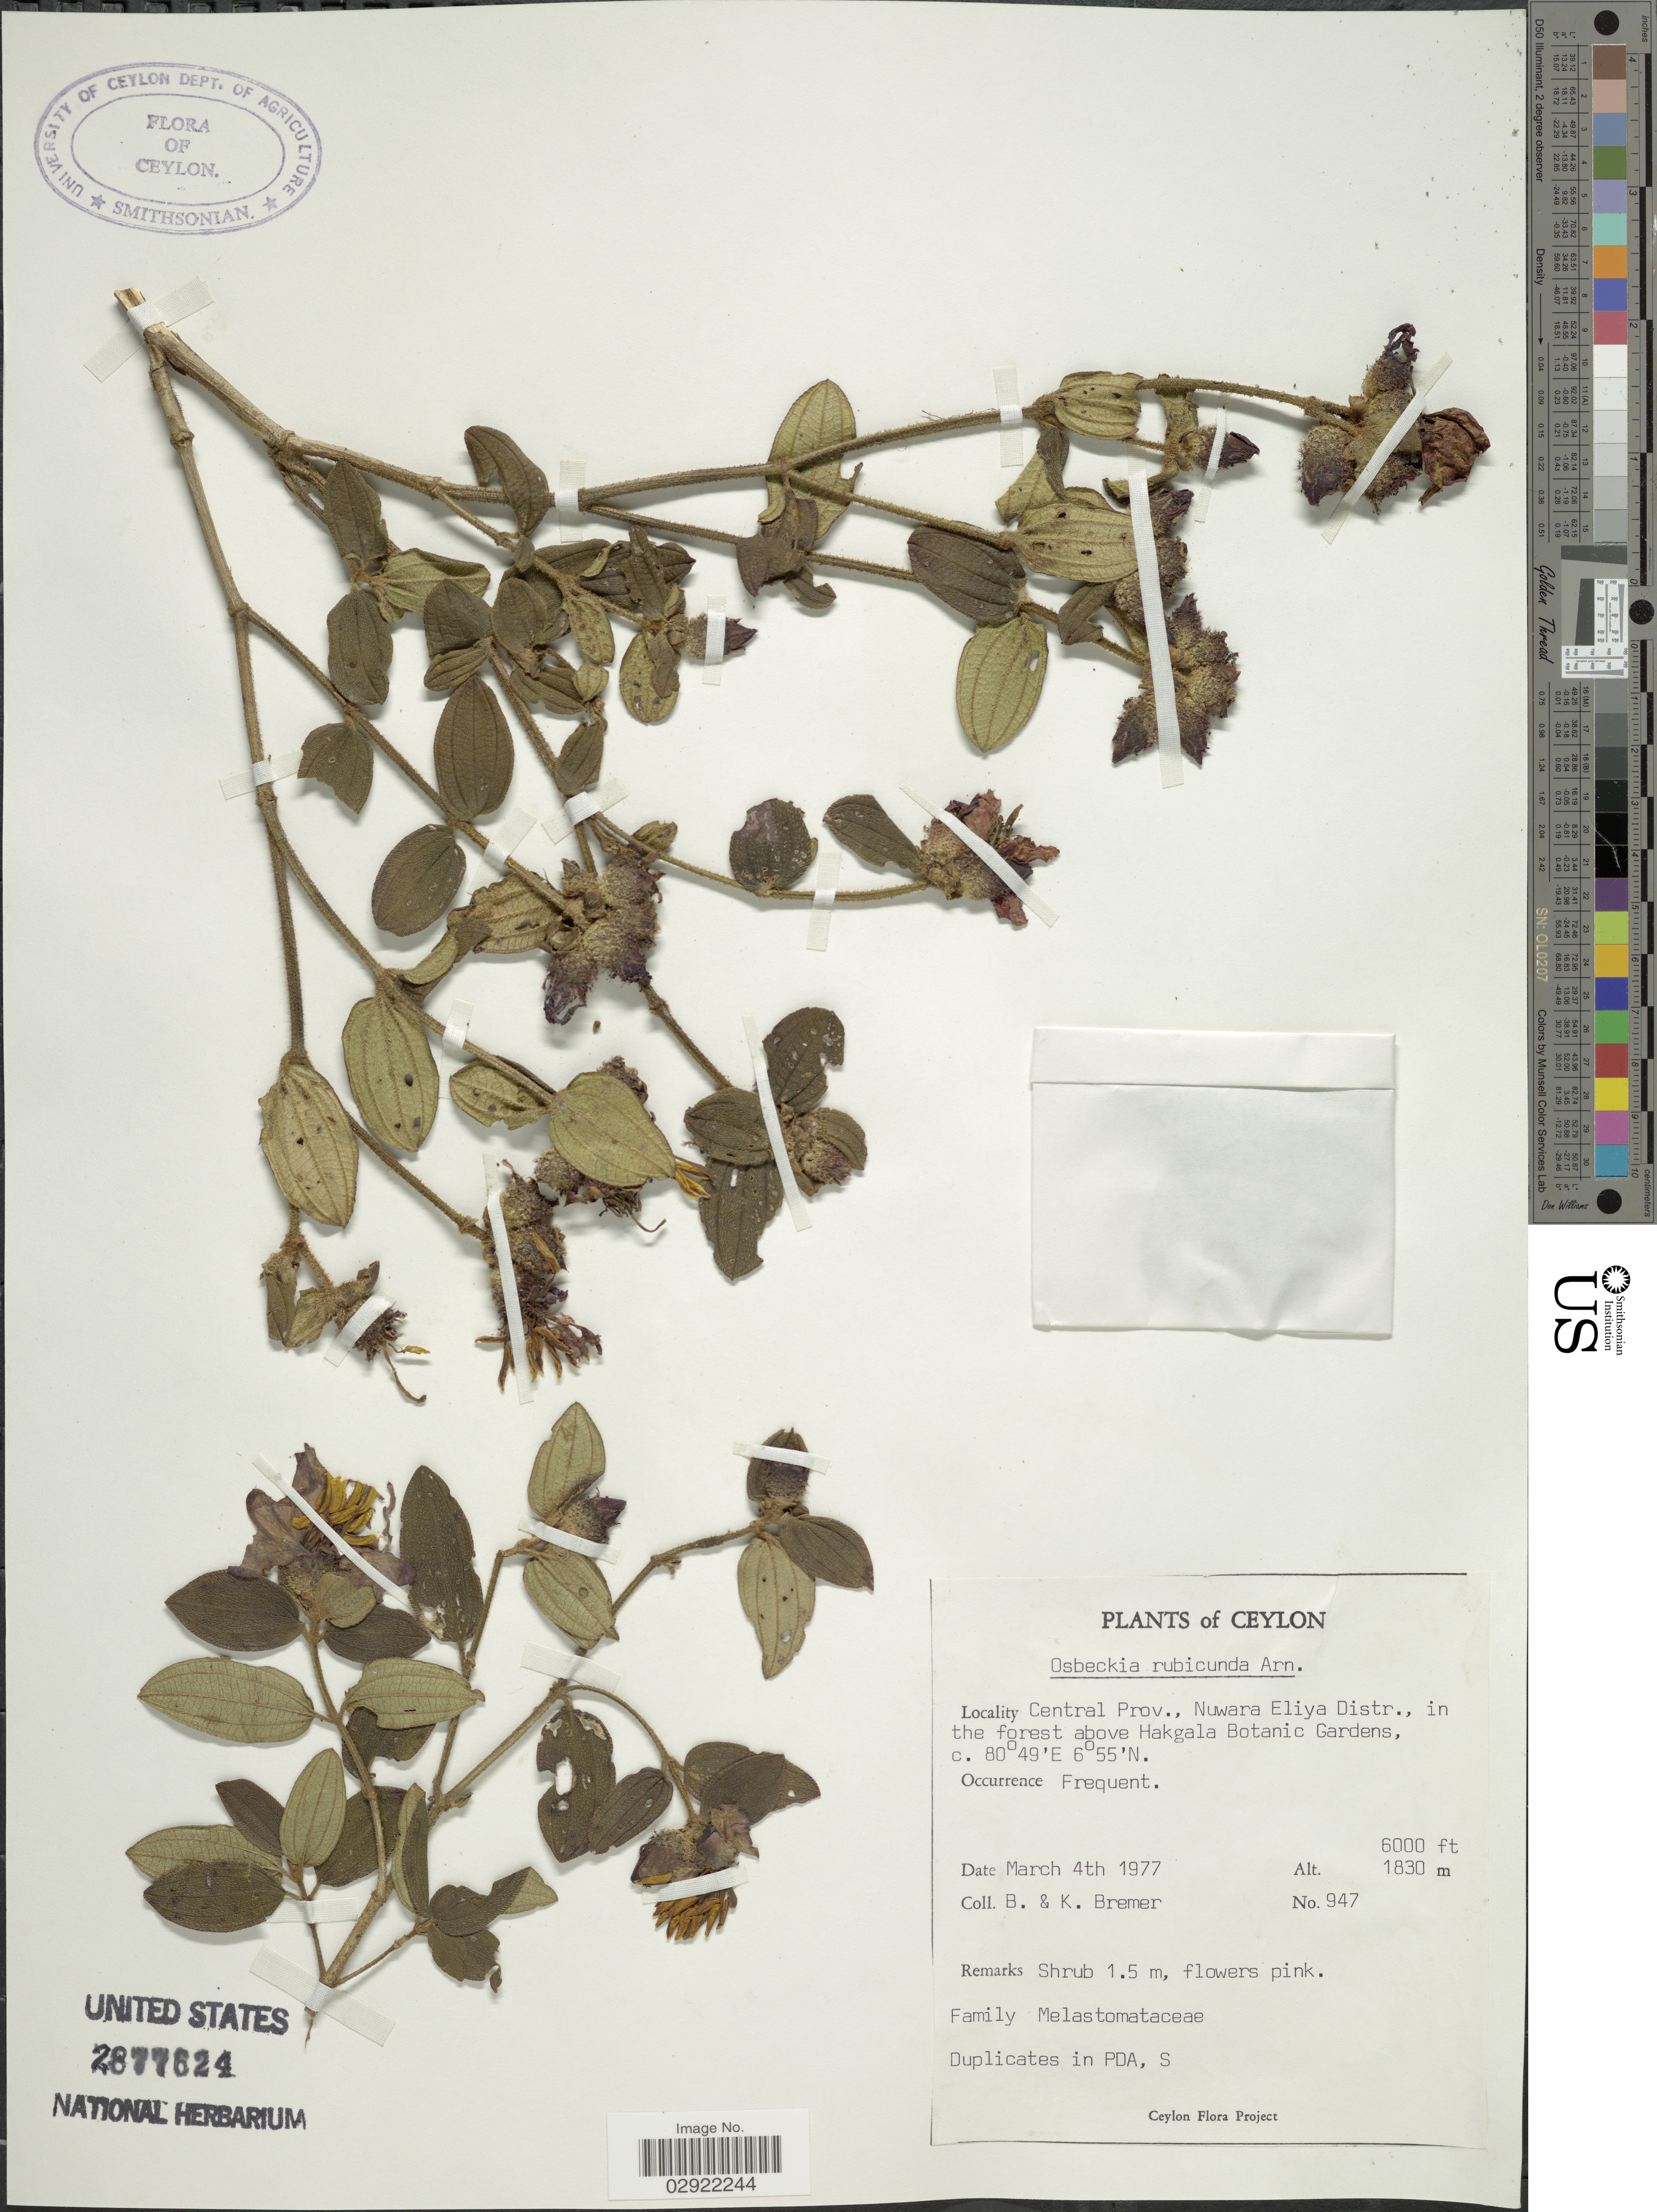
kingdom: Plantae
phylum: Tracheophyta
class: Magnoliopsida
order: Myrtales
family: Melastomataceae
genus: Osbeckia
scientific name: Osbeckia rubicunda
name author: Arn.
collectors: B. Bremer & K. Bremer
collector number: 947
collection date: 1977-03-04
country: Sri Lanka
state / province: Central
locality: Ceylon. Nuwara Eliya Distr., in the forest above Hakgala Botanic Gardens.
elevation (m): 1829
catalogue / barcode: US 2877624